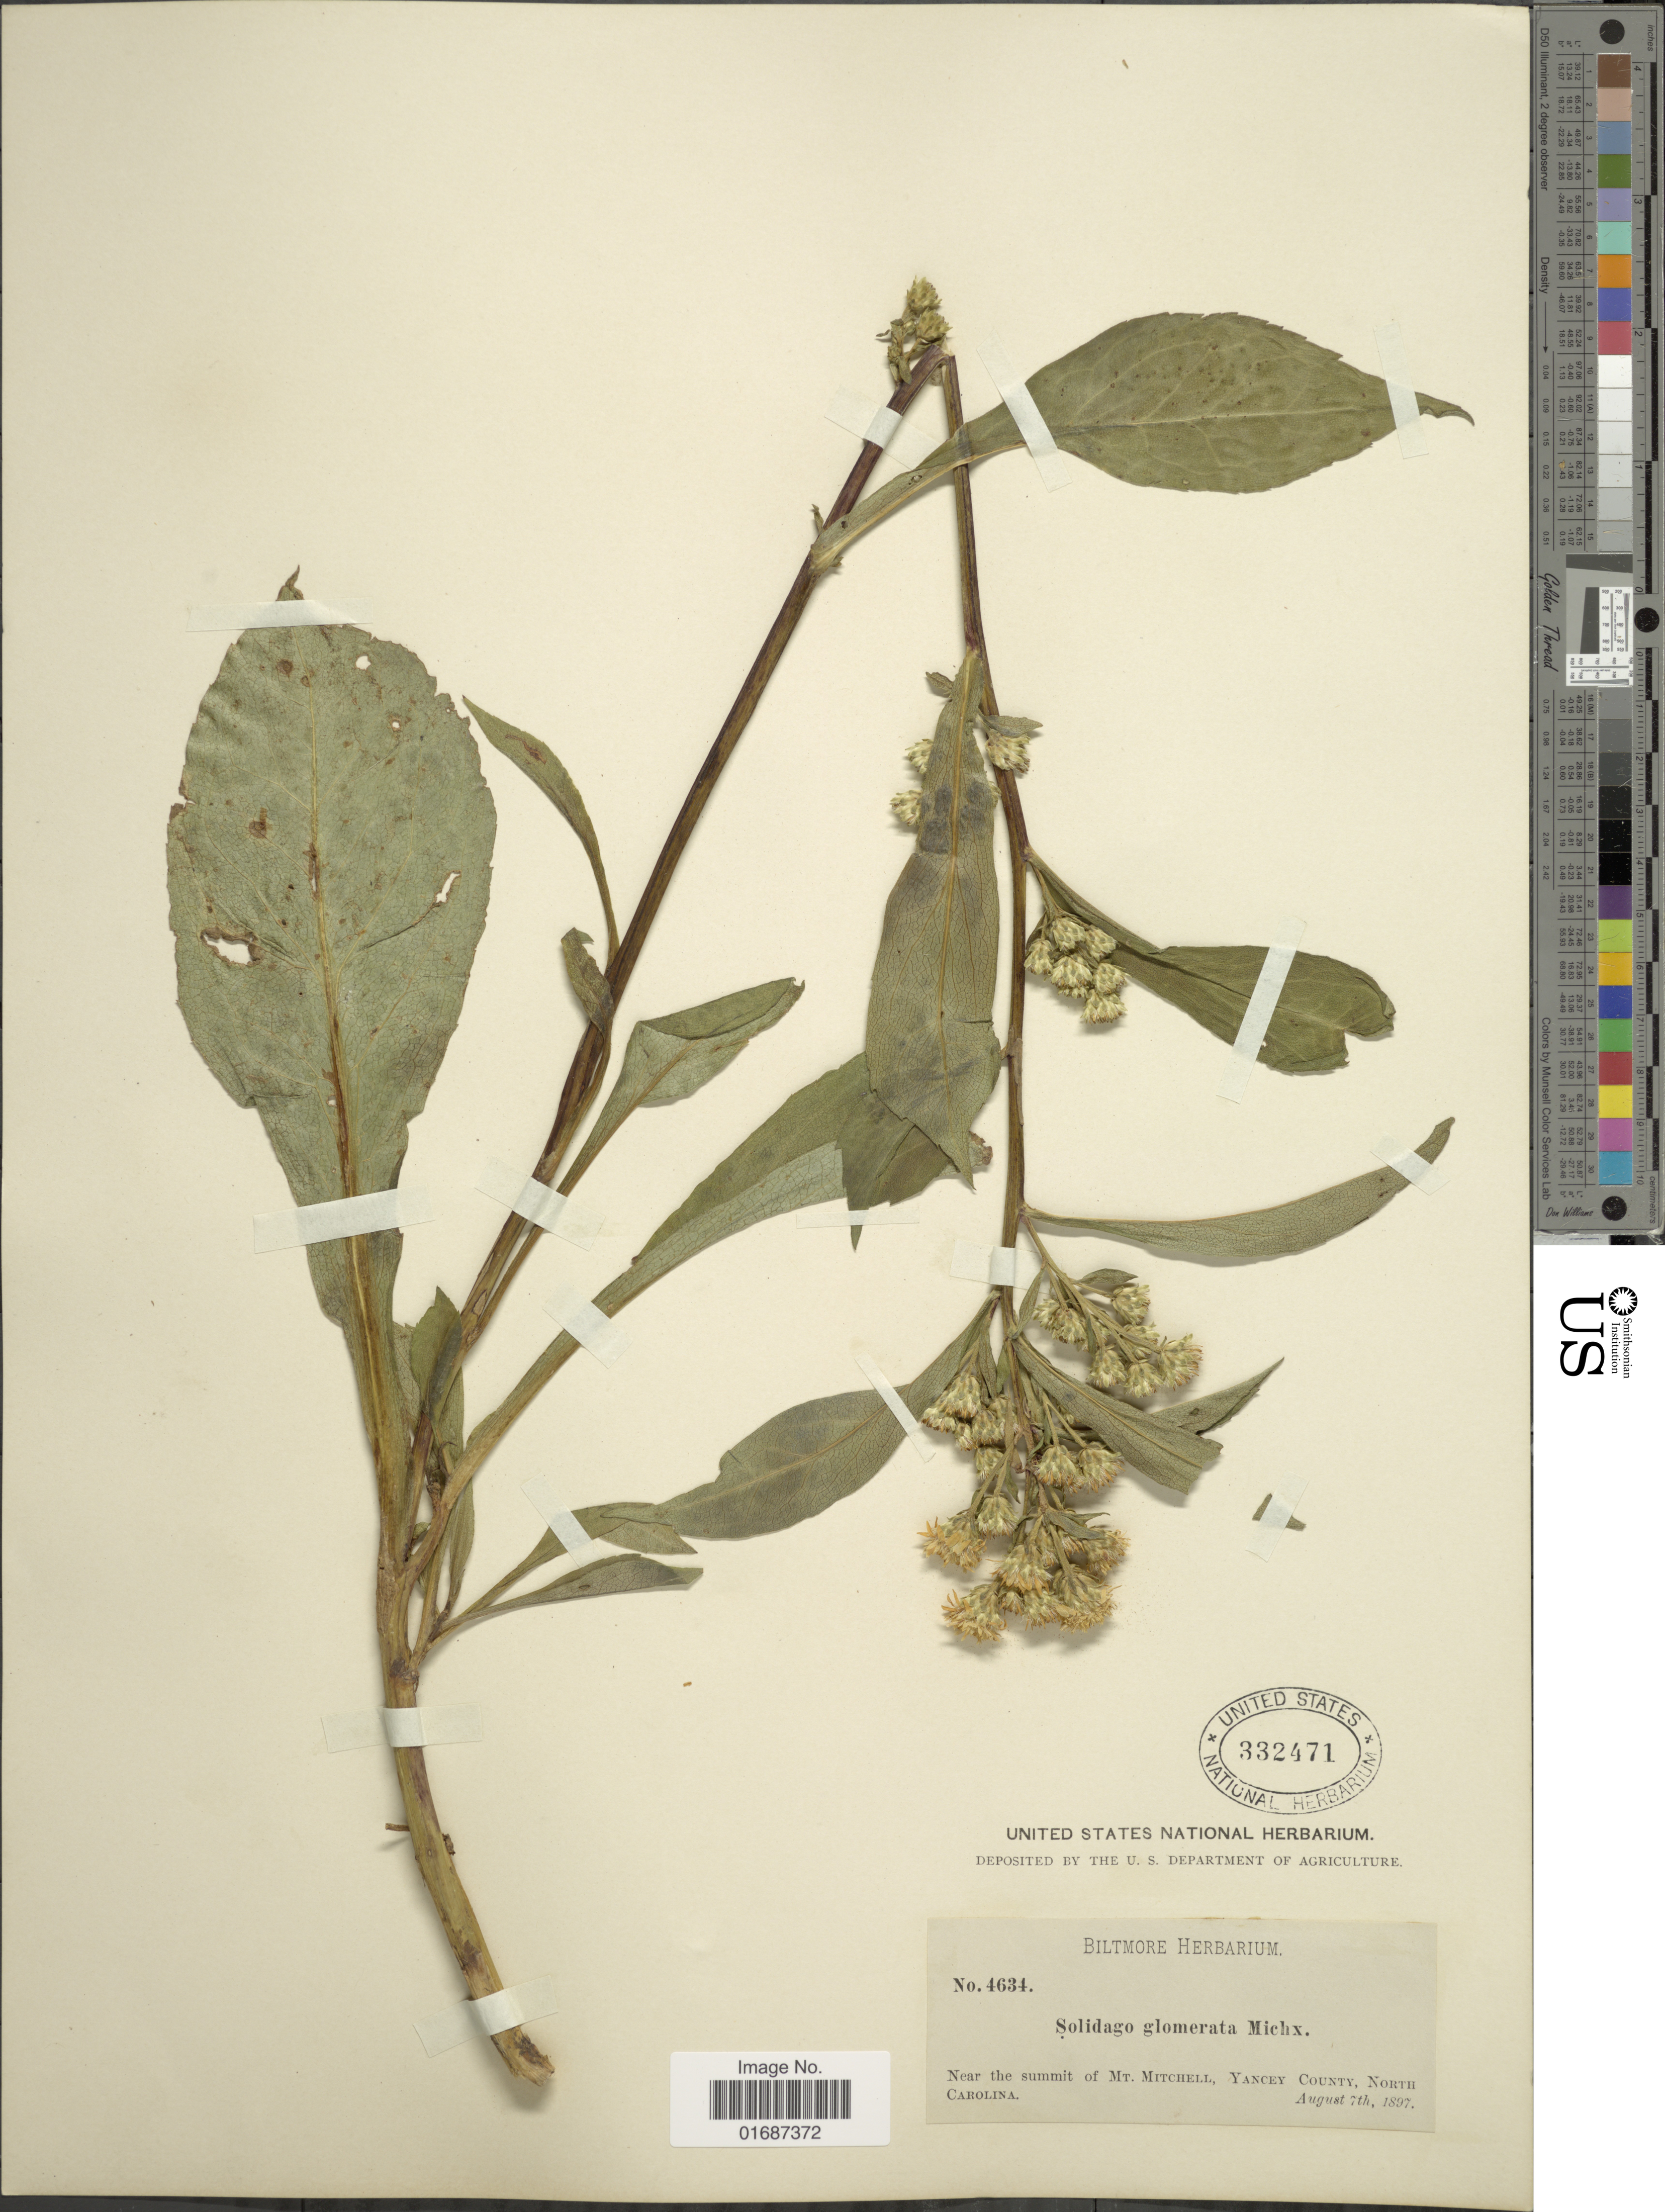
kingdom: Plantae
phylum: Tracheophyta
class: Magnoliopsida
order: Asterales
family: Asteraceae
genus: Solidago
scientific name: Solidago glomerata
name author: Michx.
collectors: ex herb. Biltmore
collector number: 4634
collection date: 1897-08-07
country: United States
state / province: North Carolina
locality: Near the summit of Mt. Mitchell, Yancey County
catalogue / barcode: US 332471